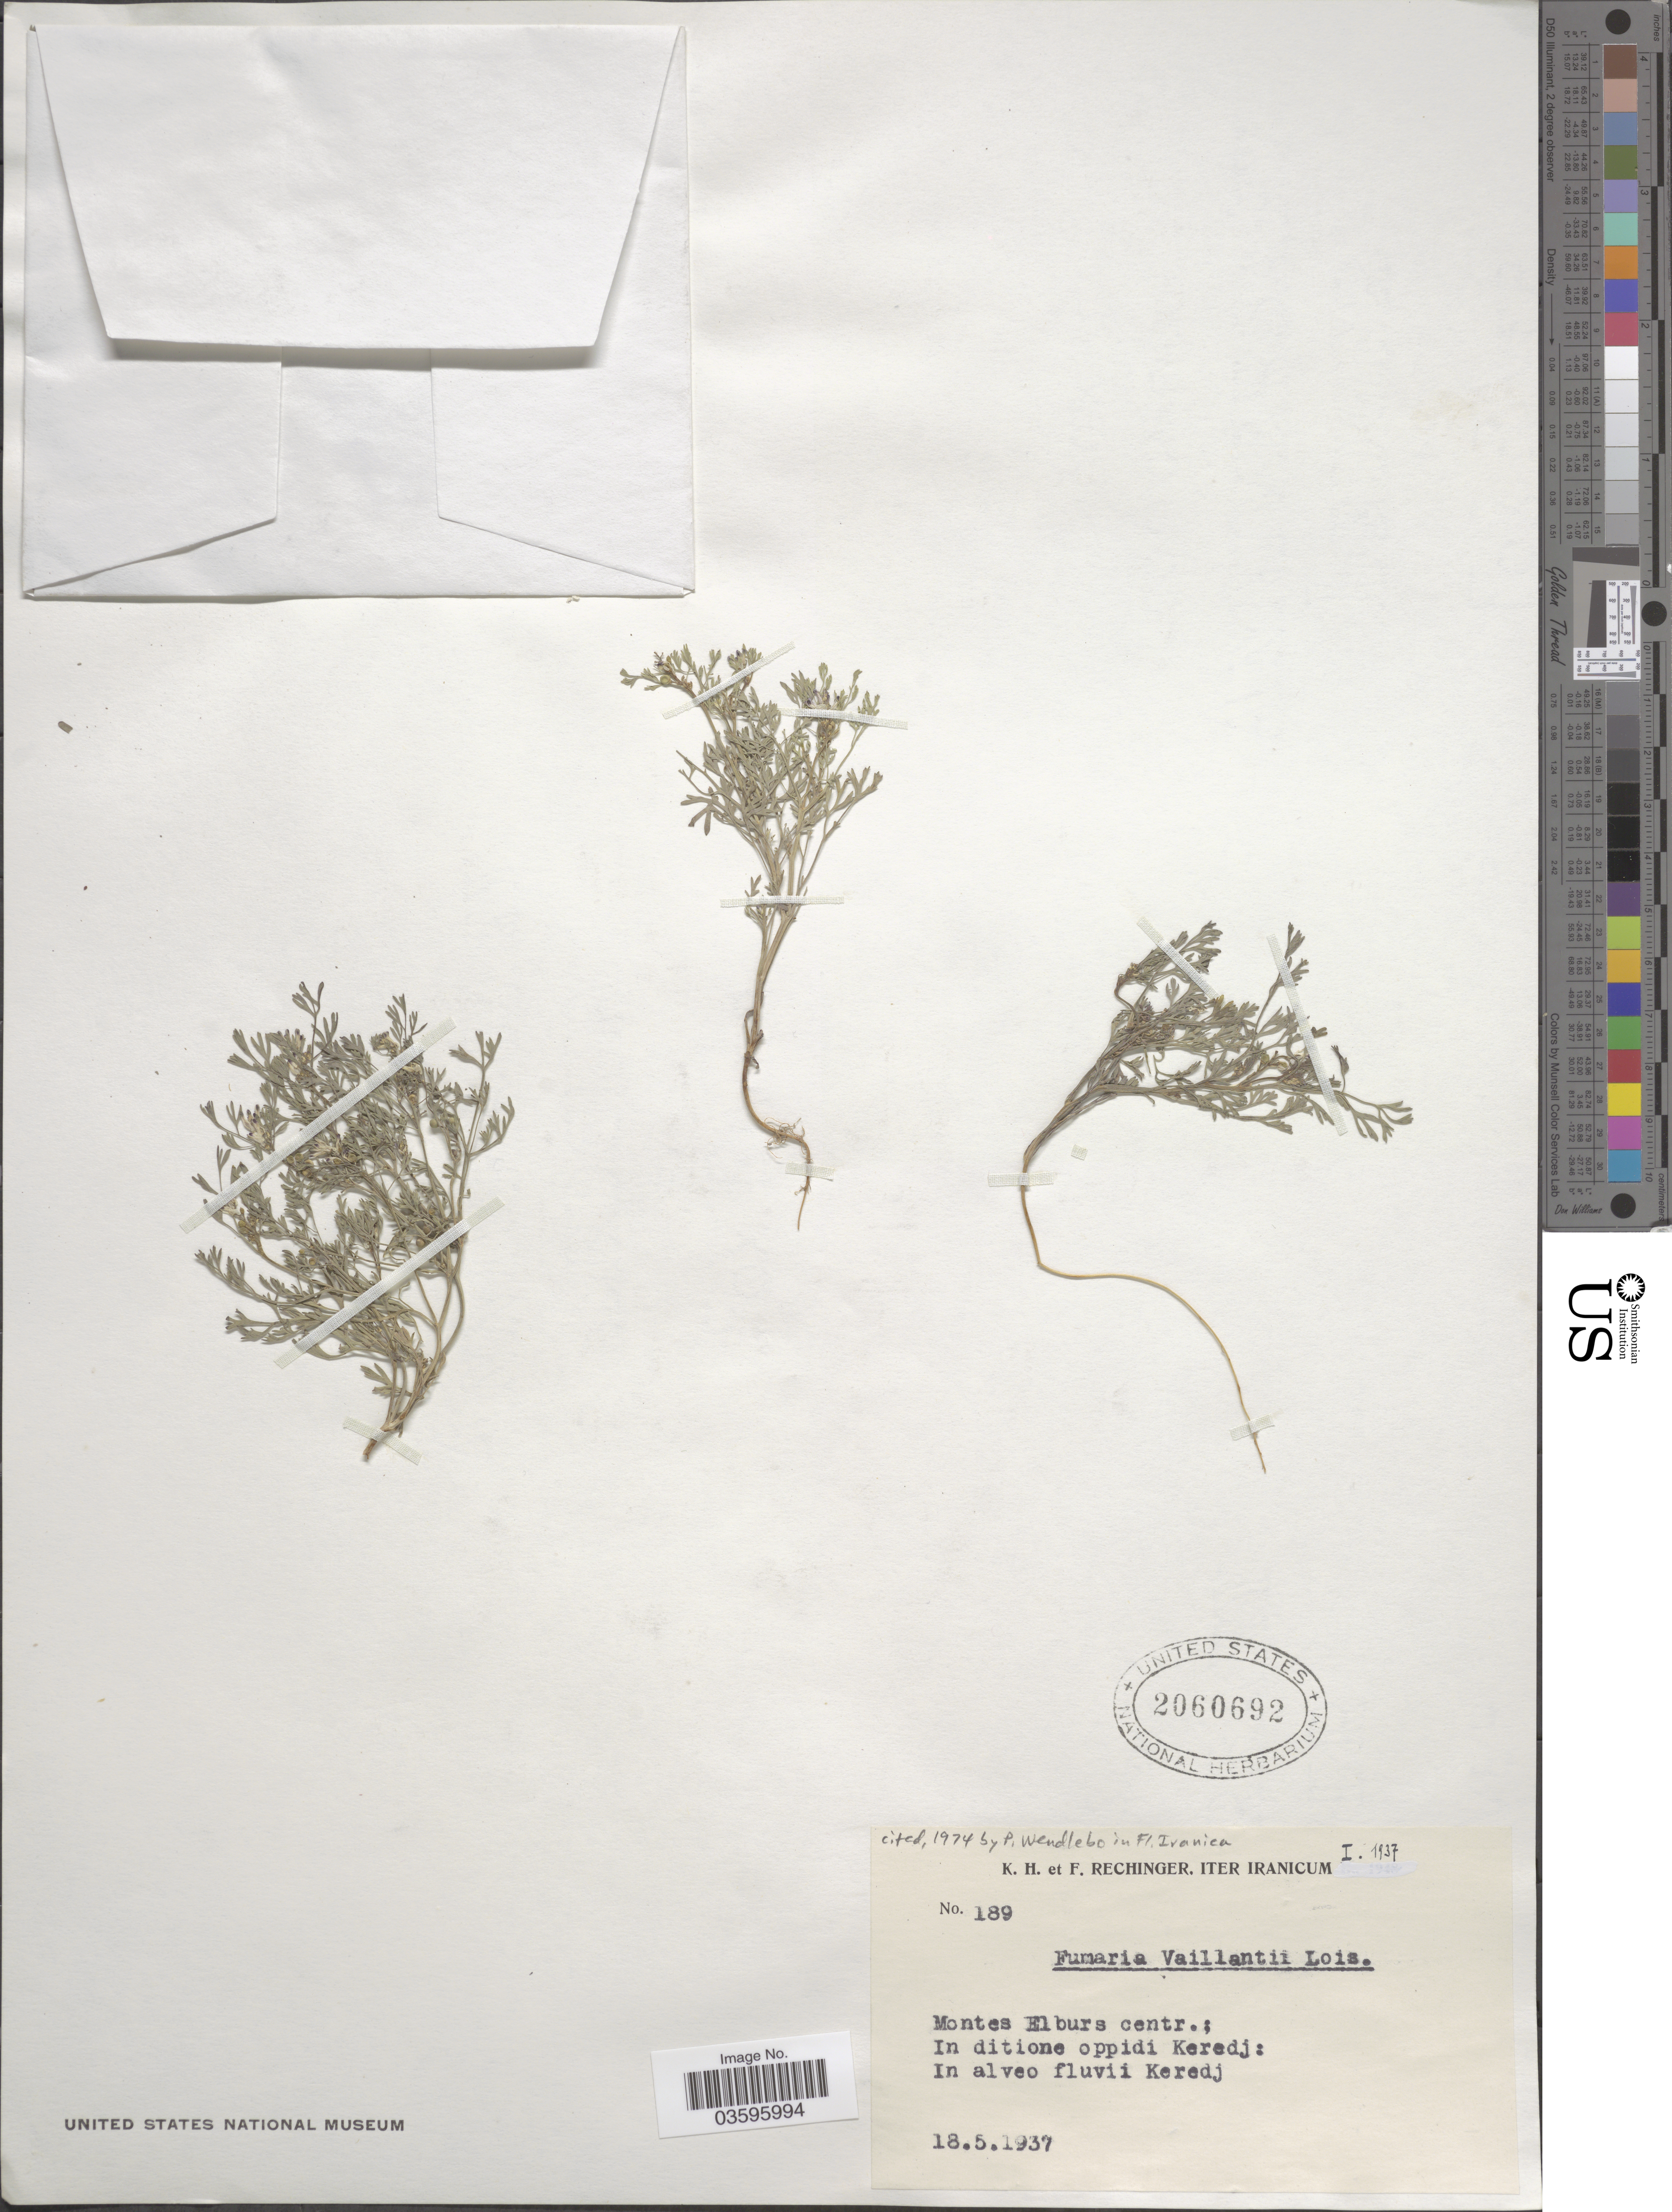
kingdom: Plantae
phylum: Tracheophyta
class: Magnoliopsida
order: Ranunculales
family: Papaveraceae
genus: Fumaria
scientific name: Fumaria vaillantii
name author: Loisel.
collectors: K. H. Rechinger & F. Rechinger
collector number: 189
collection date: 1937-05-18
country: Iran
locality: Montes El burs centr.; In ditione oppidi Keredj; In alveo fluvii Keredj.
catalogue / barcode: US 2060692